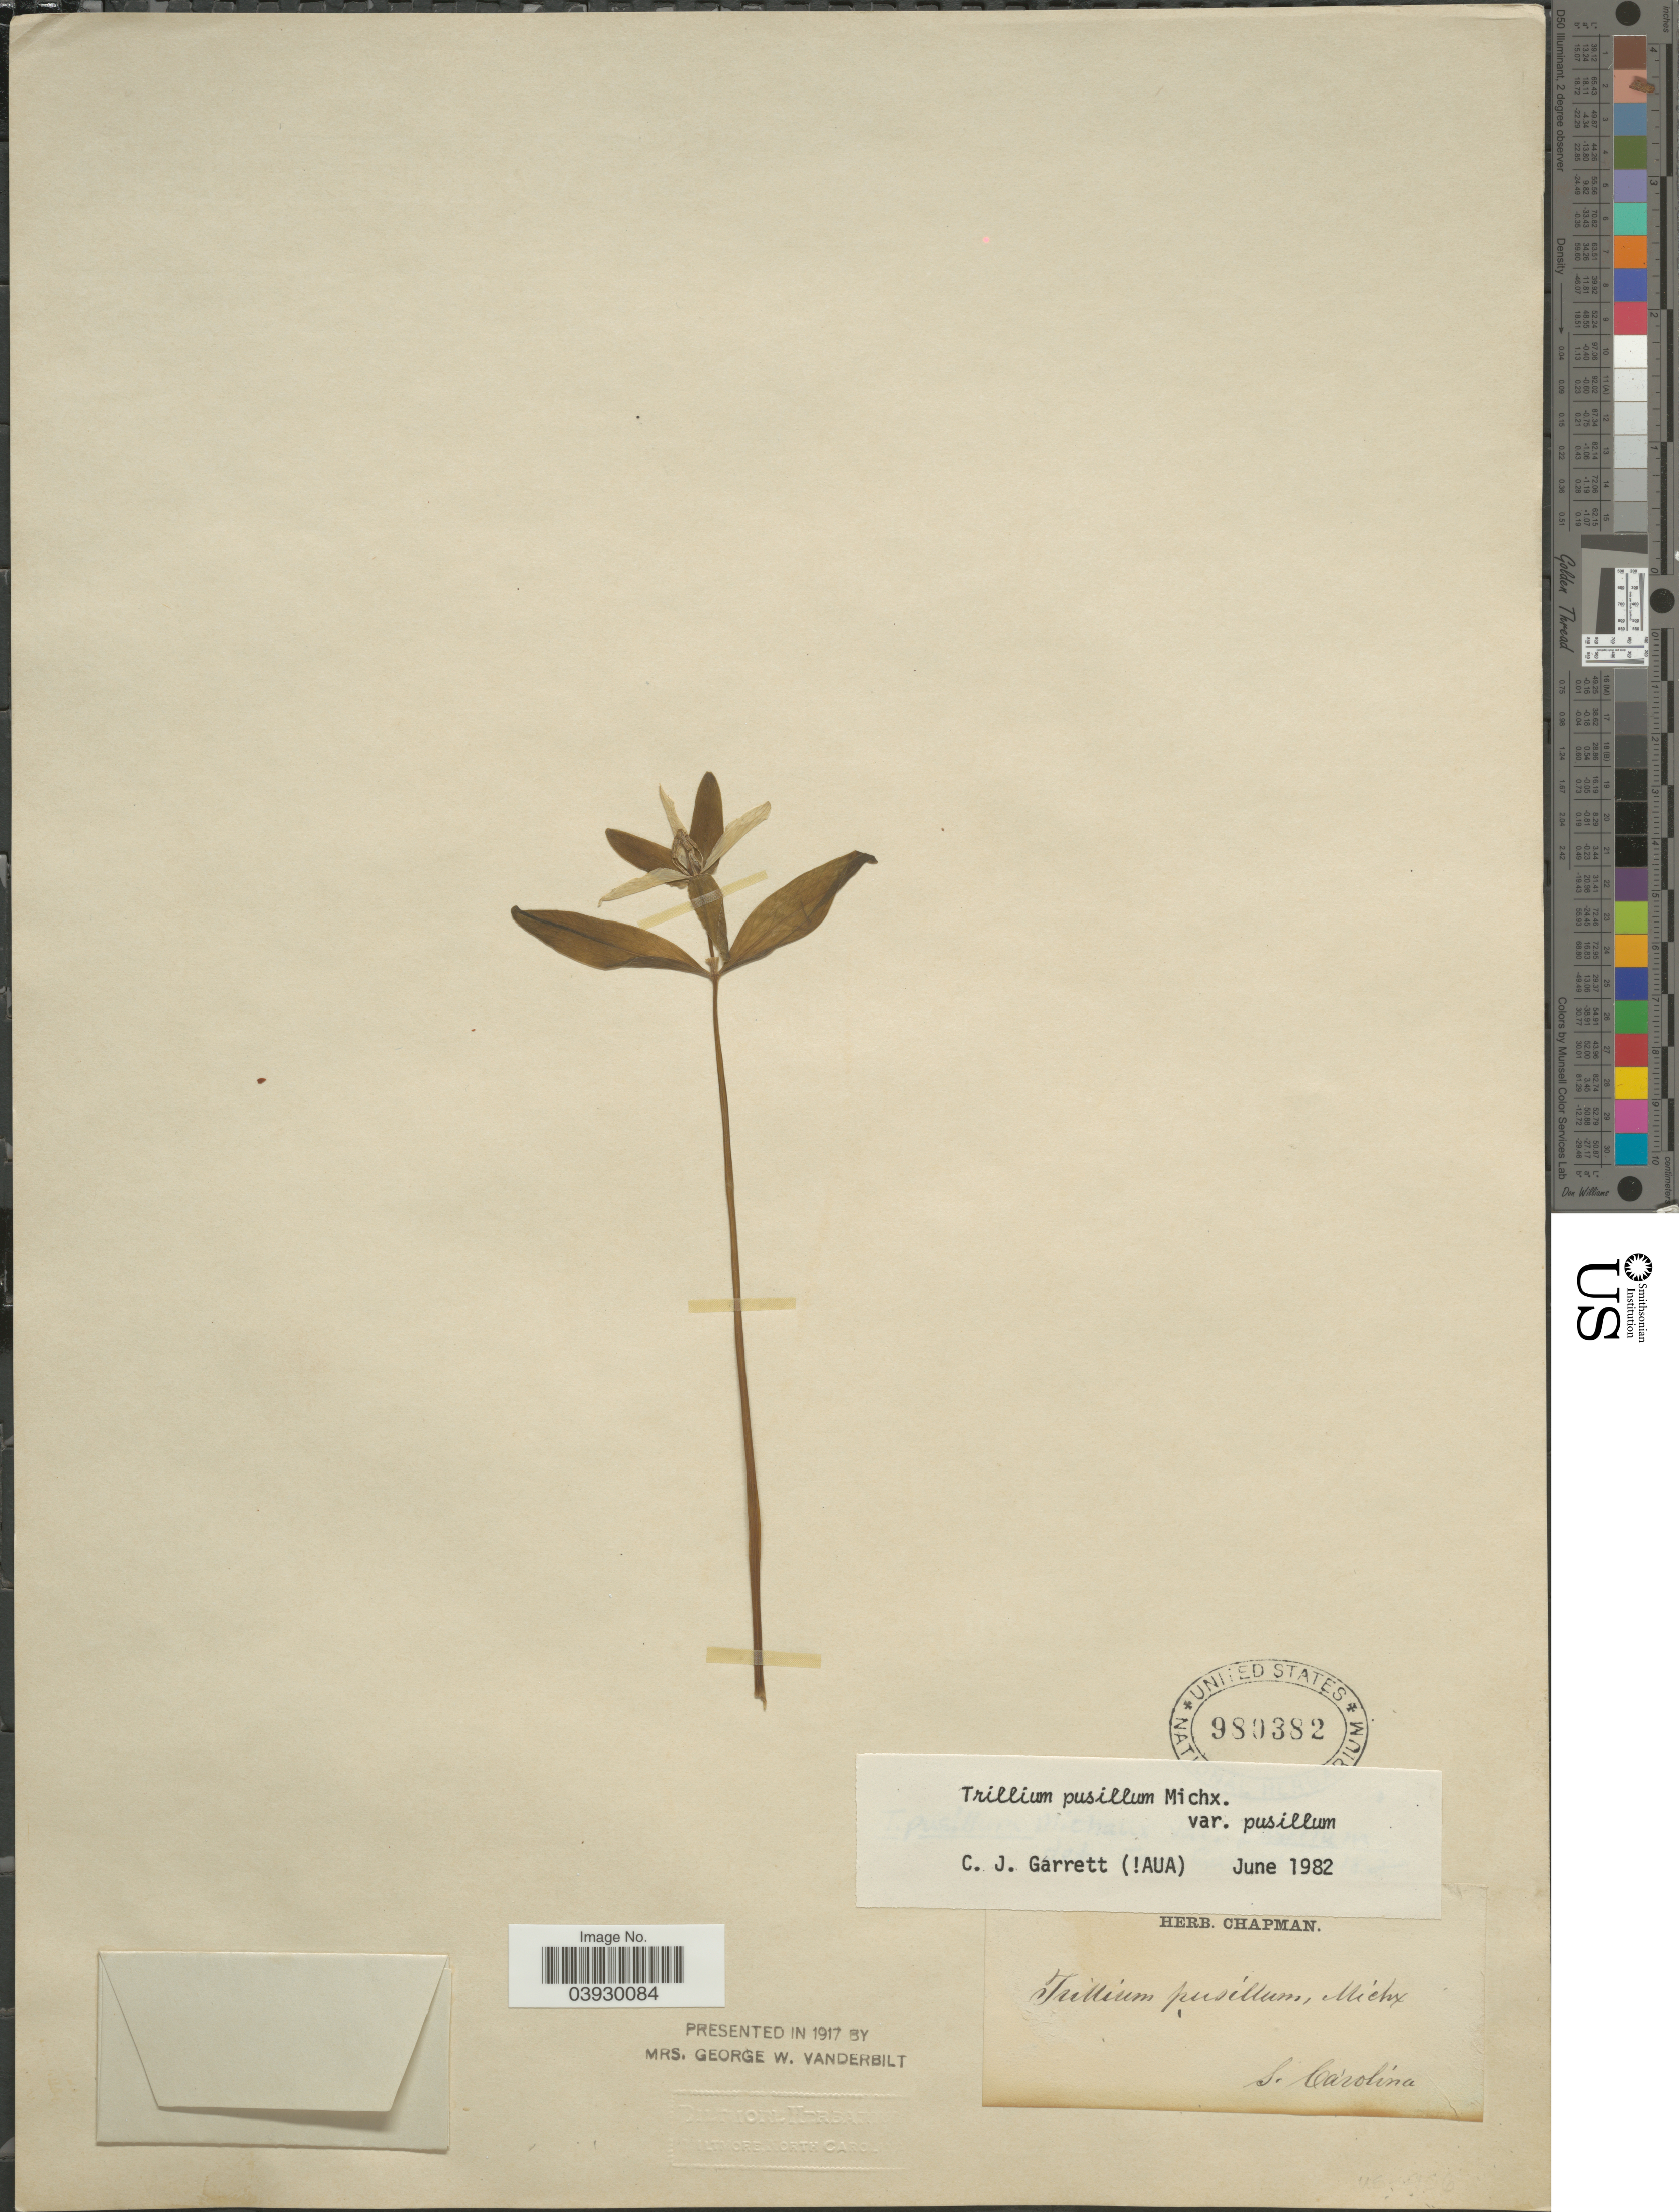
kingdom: Plantae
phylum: Tracheophyta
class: Liliopsida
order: Liliales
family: Melanthiaceae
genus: Trillium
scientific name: Trillium pusillum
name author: Michx.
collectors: ex herb. Chapman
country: United States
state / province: South Carolina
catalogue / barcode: US 980382